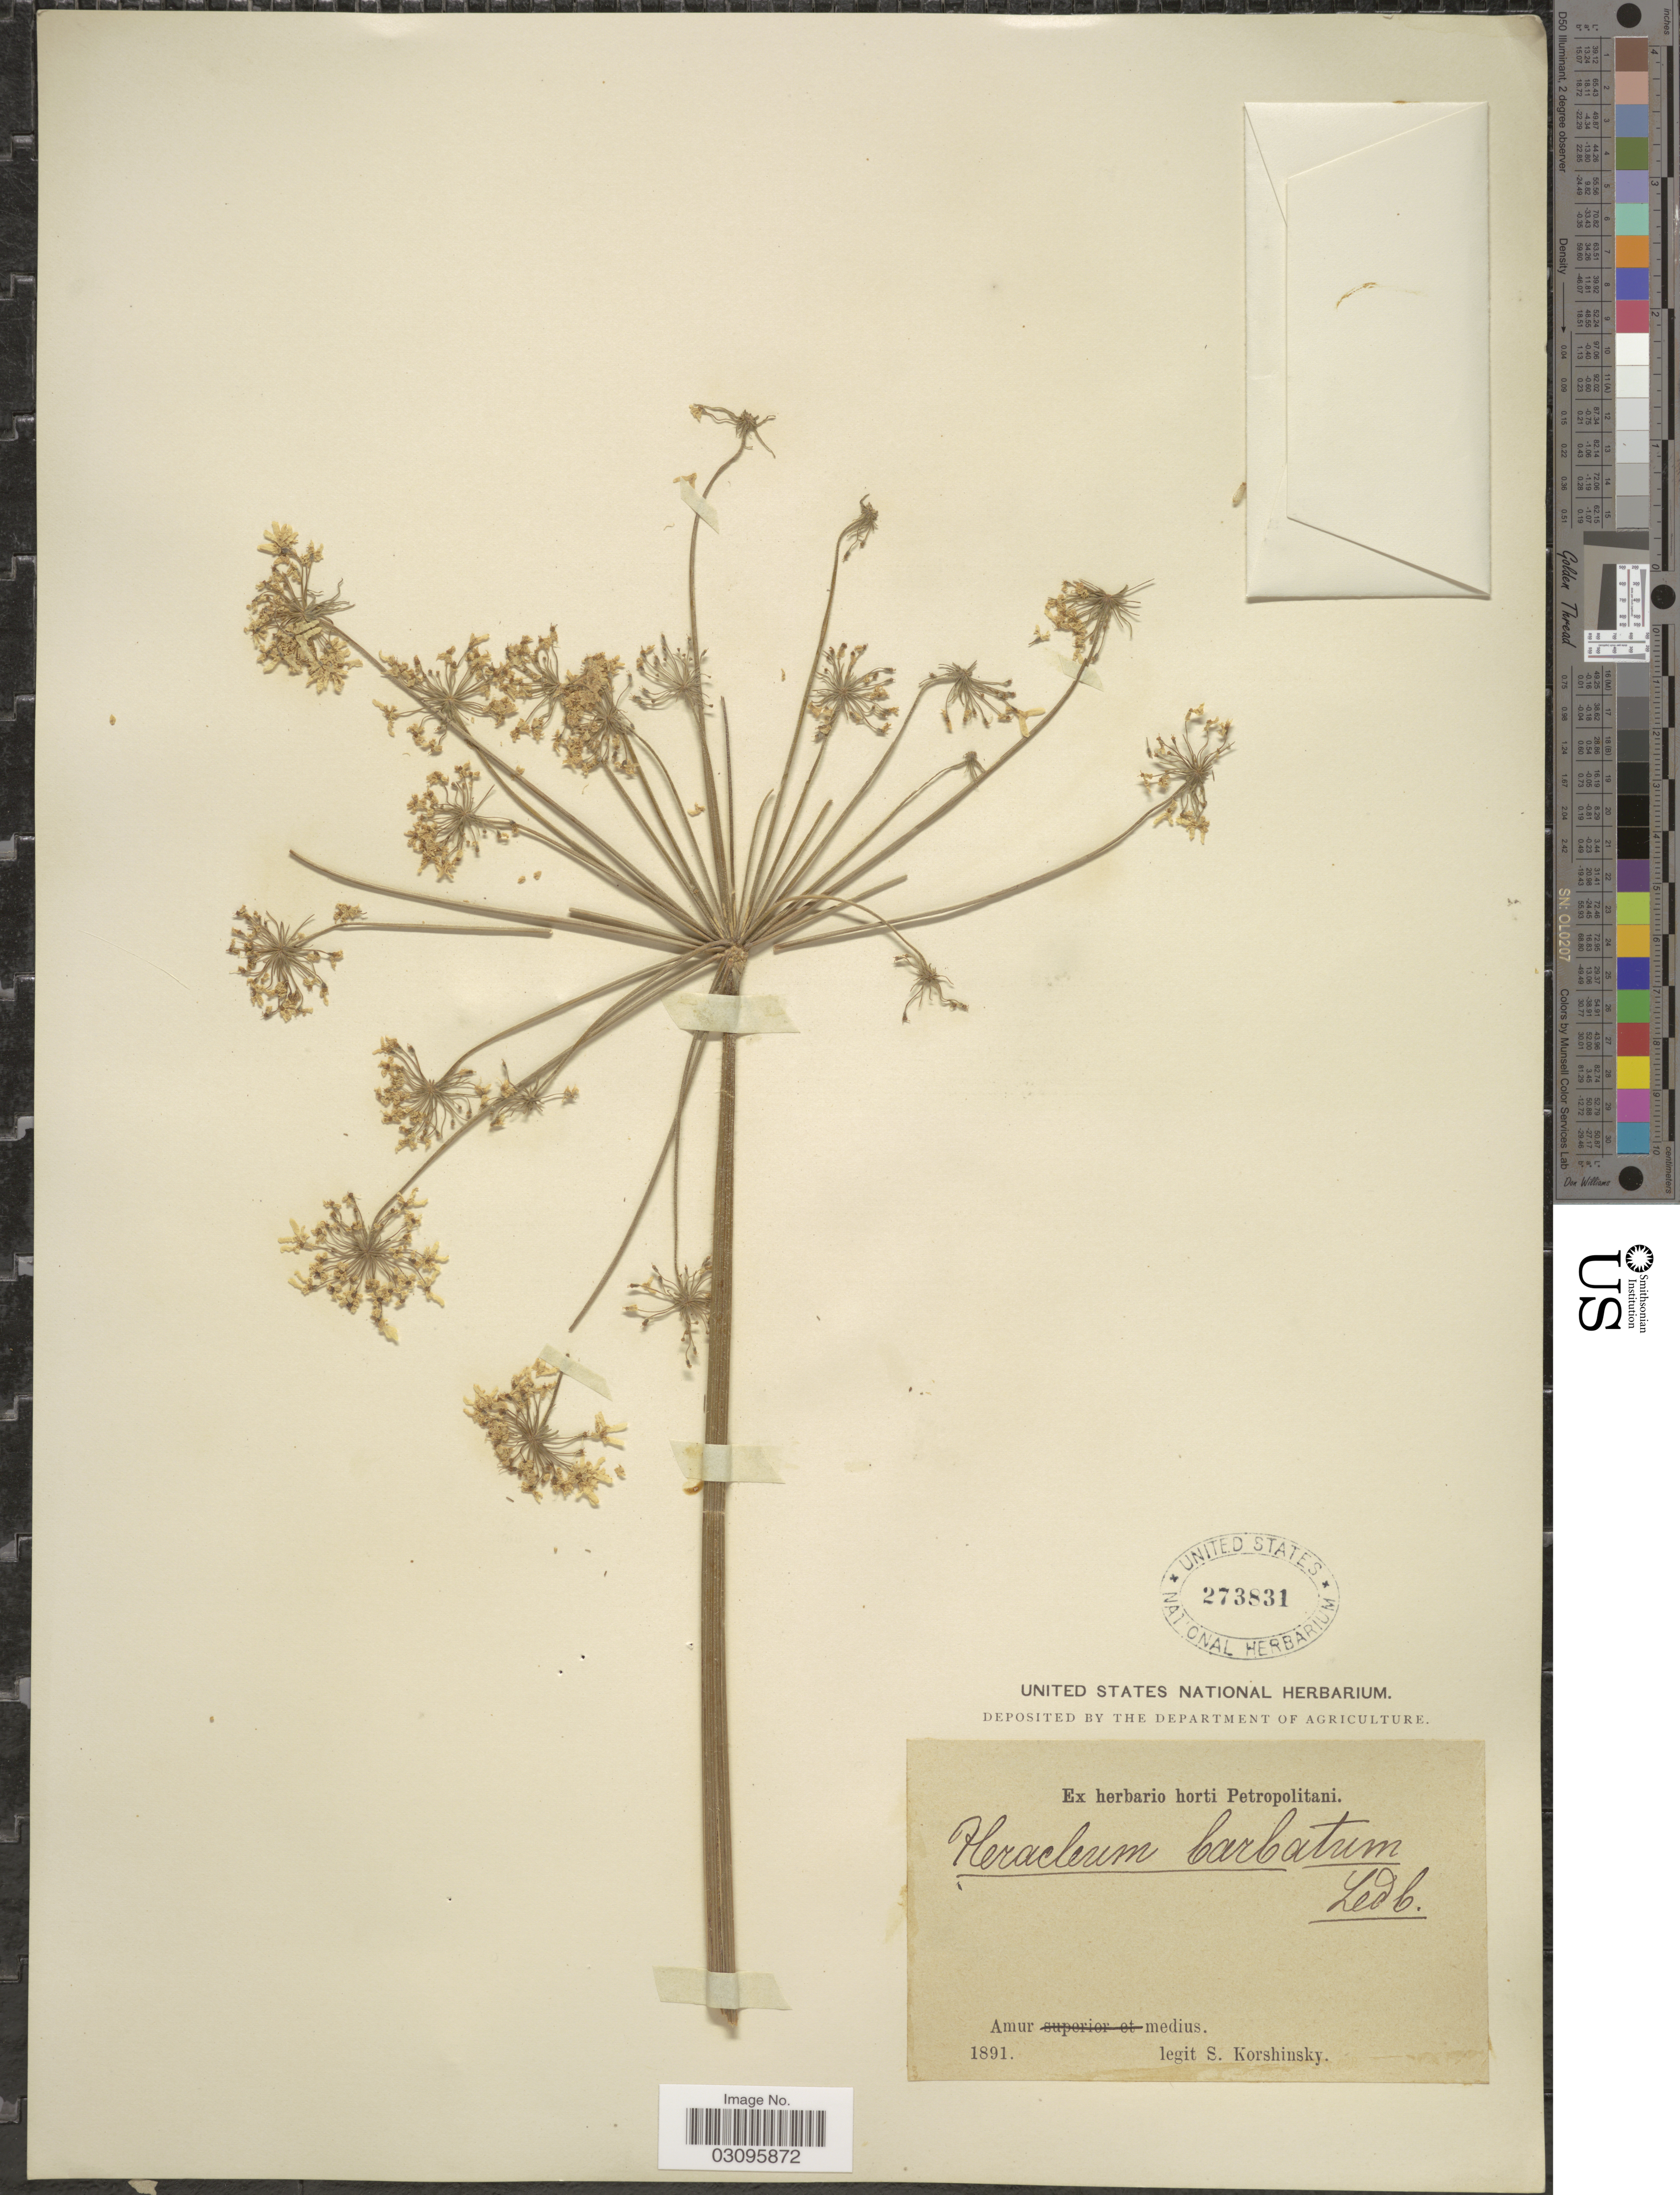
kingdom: Plantae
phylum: Tracheophyta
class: Magnoliopsida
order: Apiales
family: Apiaceae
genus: Heracleum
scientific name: Heracleum barbatum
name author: Ledeb.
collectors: S. I. Korshinsky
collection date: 1891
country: Russian Federation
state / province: Amur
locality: Amur medius.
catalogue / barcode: US 273831